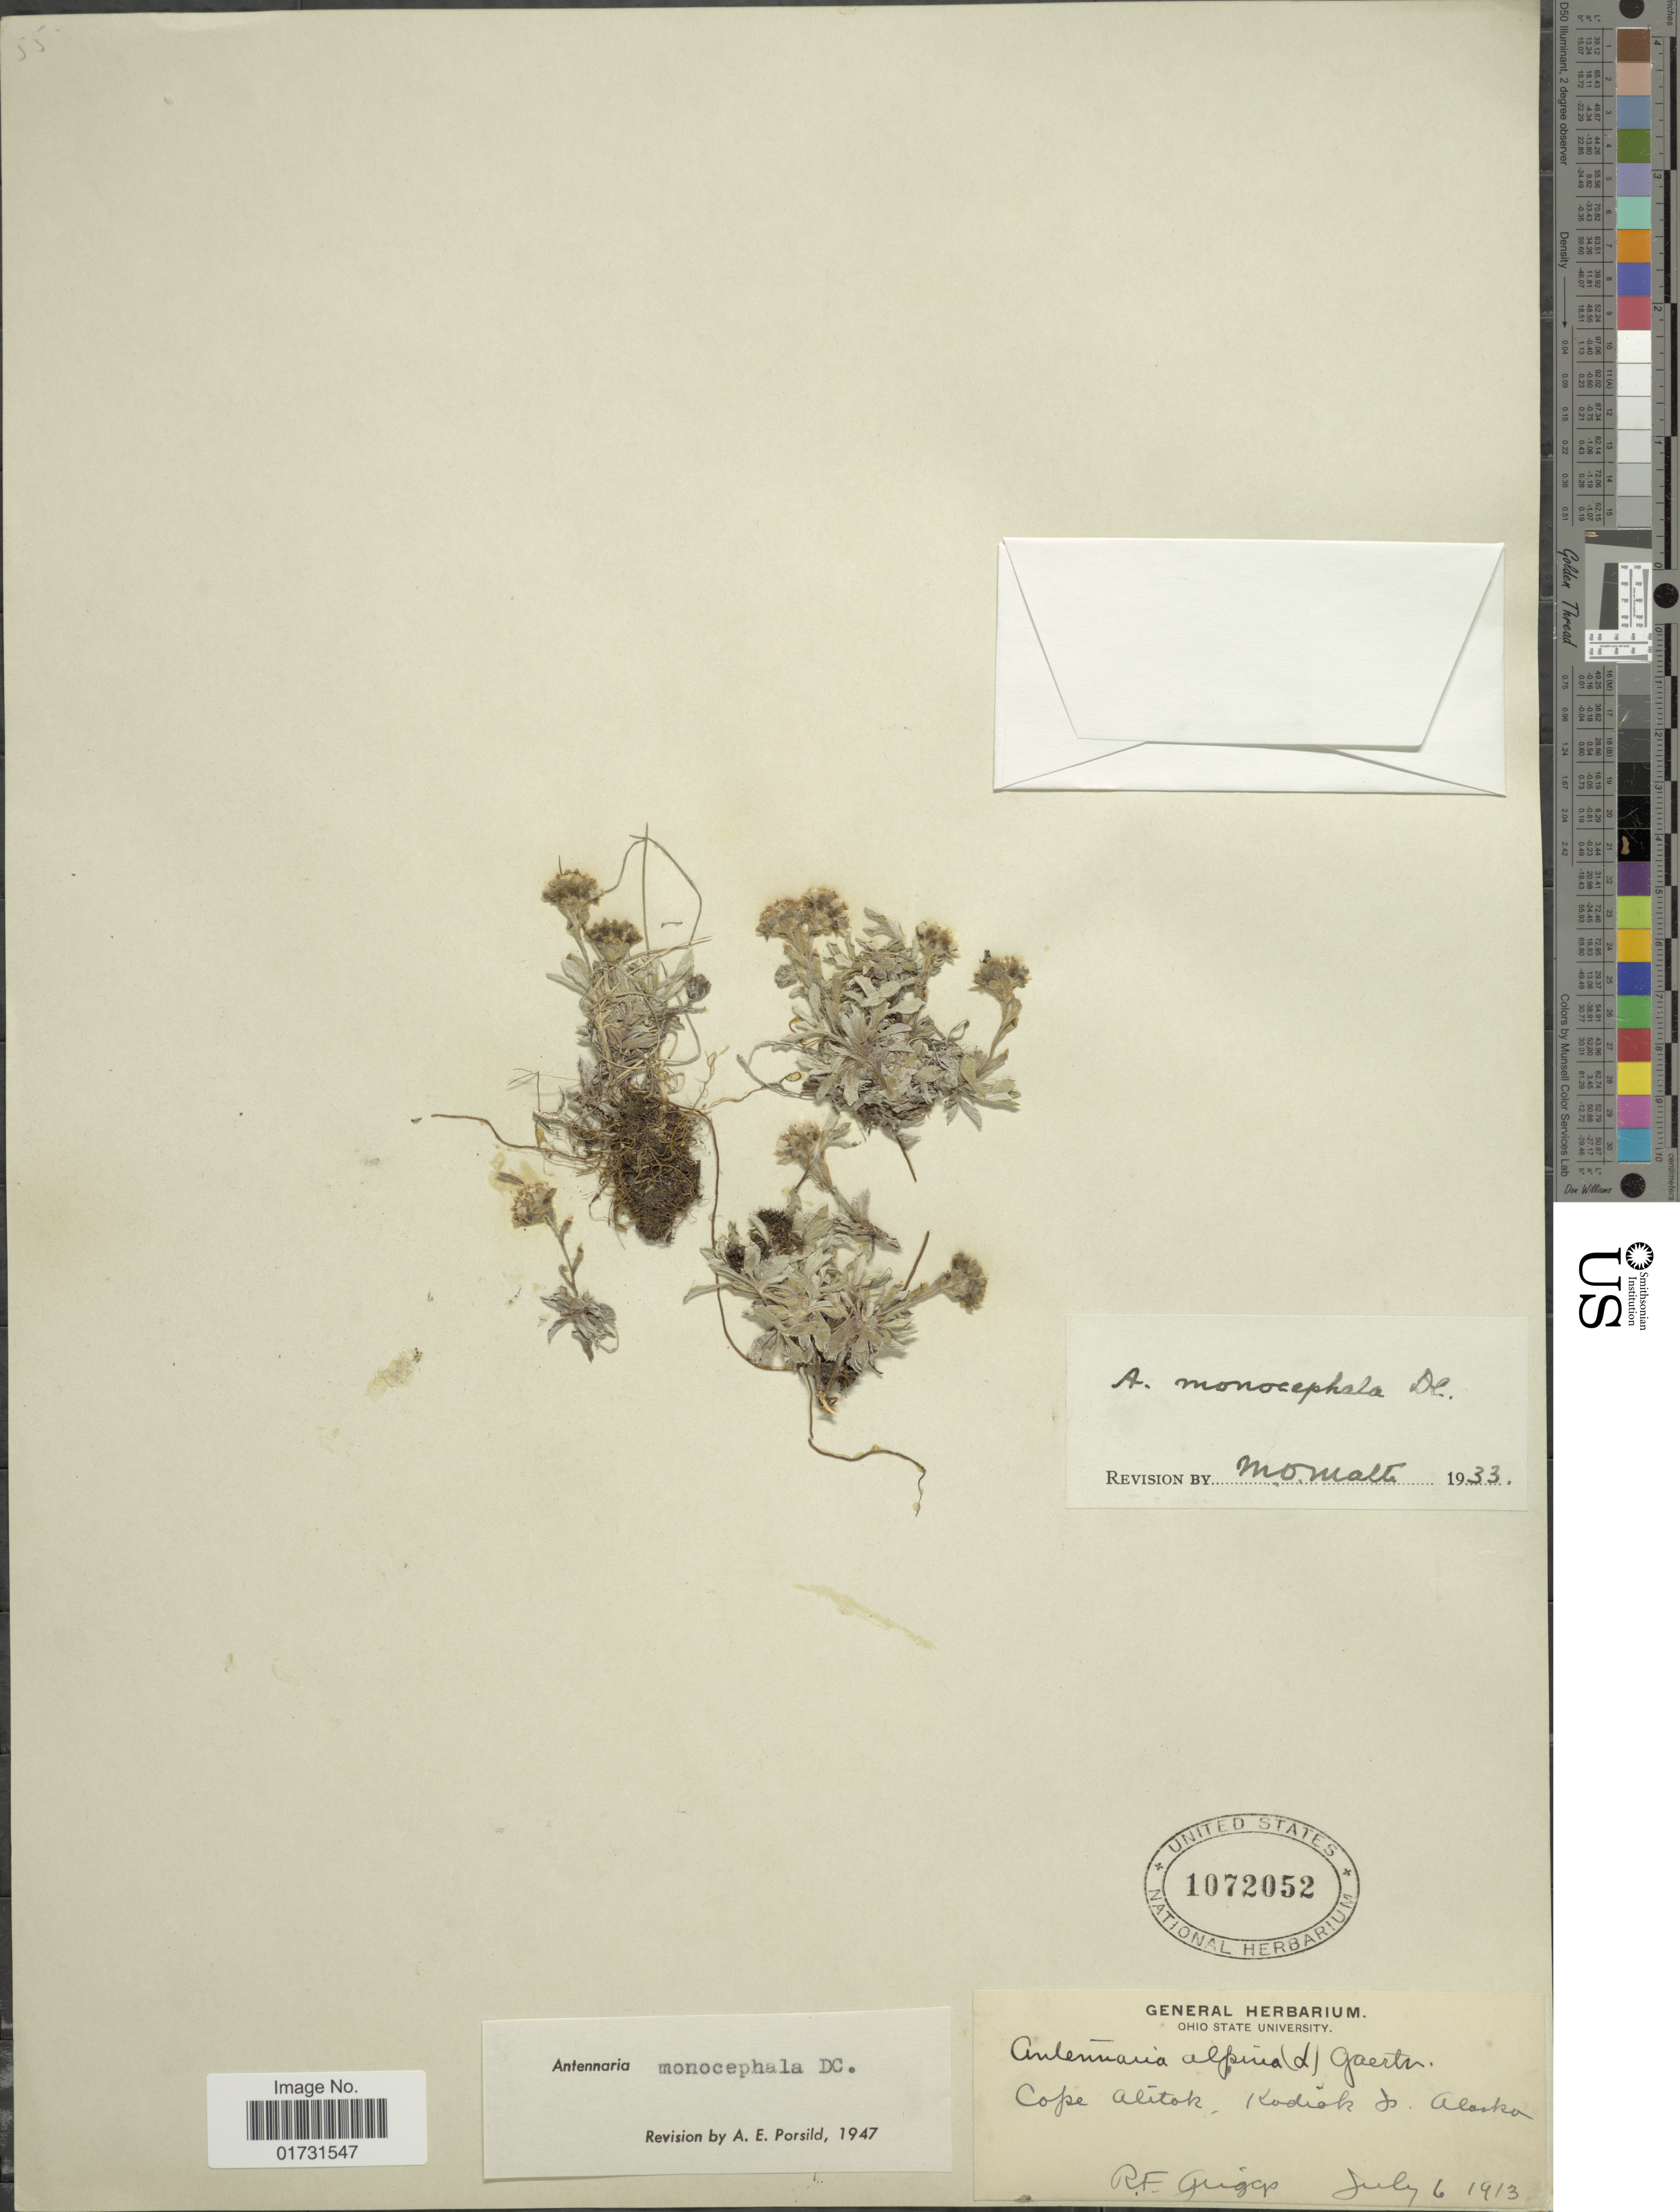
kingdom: Plantae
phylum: Tracheophyta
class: Magnoliopsida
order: Asterales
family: Asteraceae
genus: Antennaria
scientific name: Antennaria monocephala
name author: DC.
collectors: R. F. Griggs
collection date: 1913-07-06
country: United States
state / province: Alaska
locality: Cope Alitok, Kodiak is.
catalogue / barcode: US 1072052